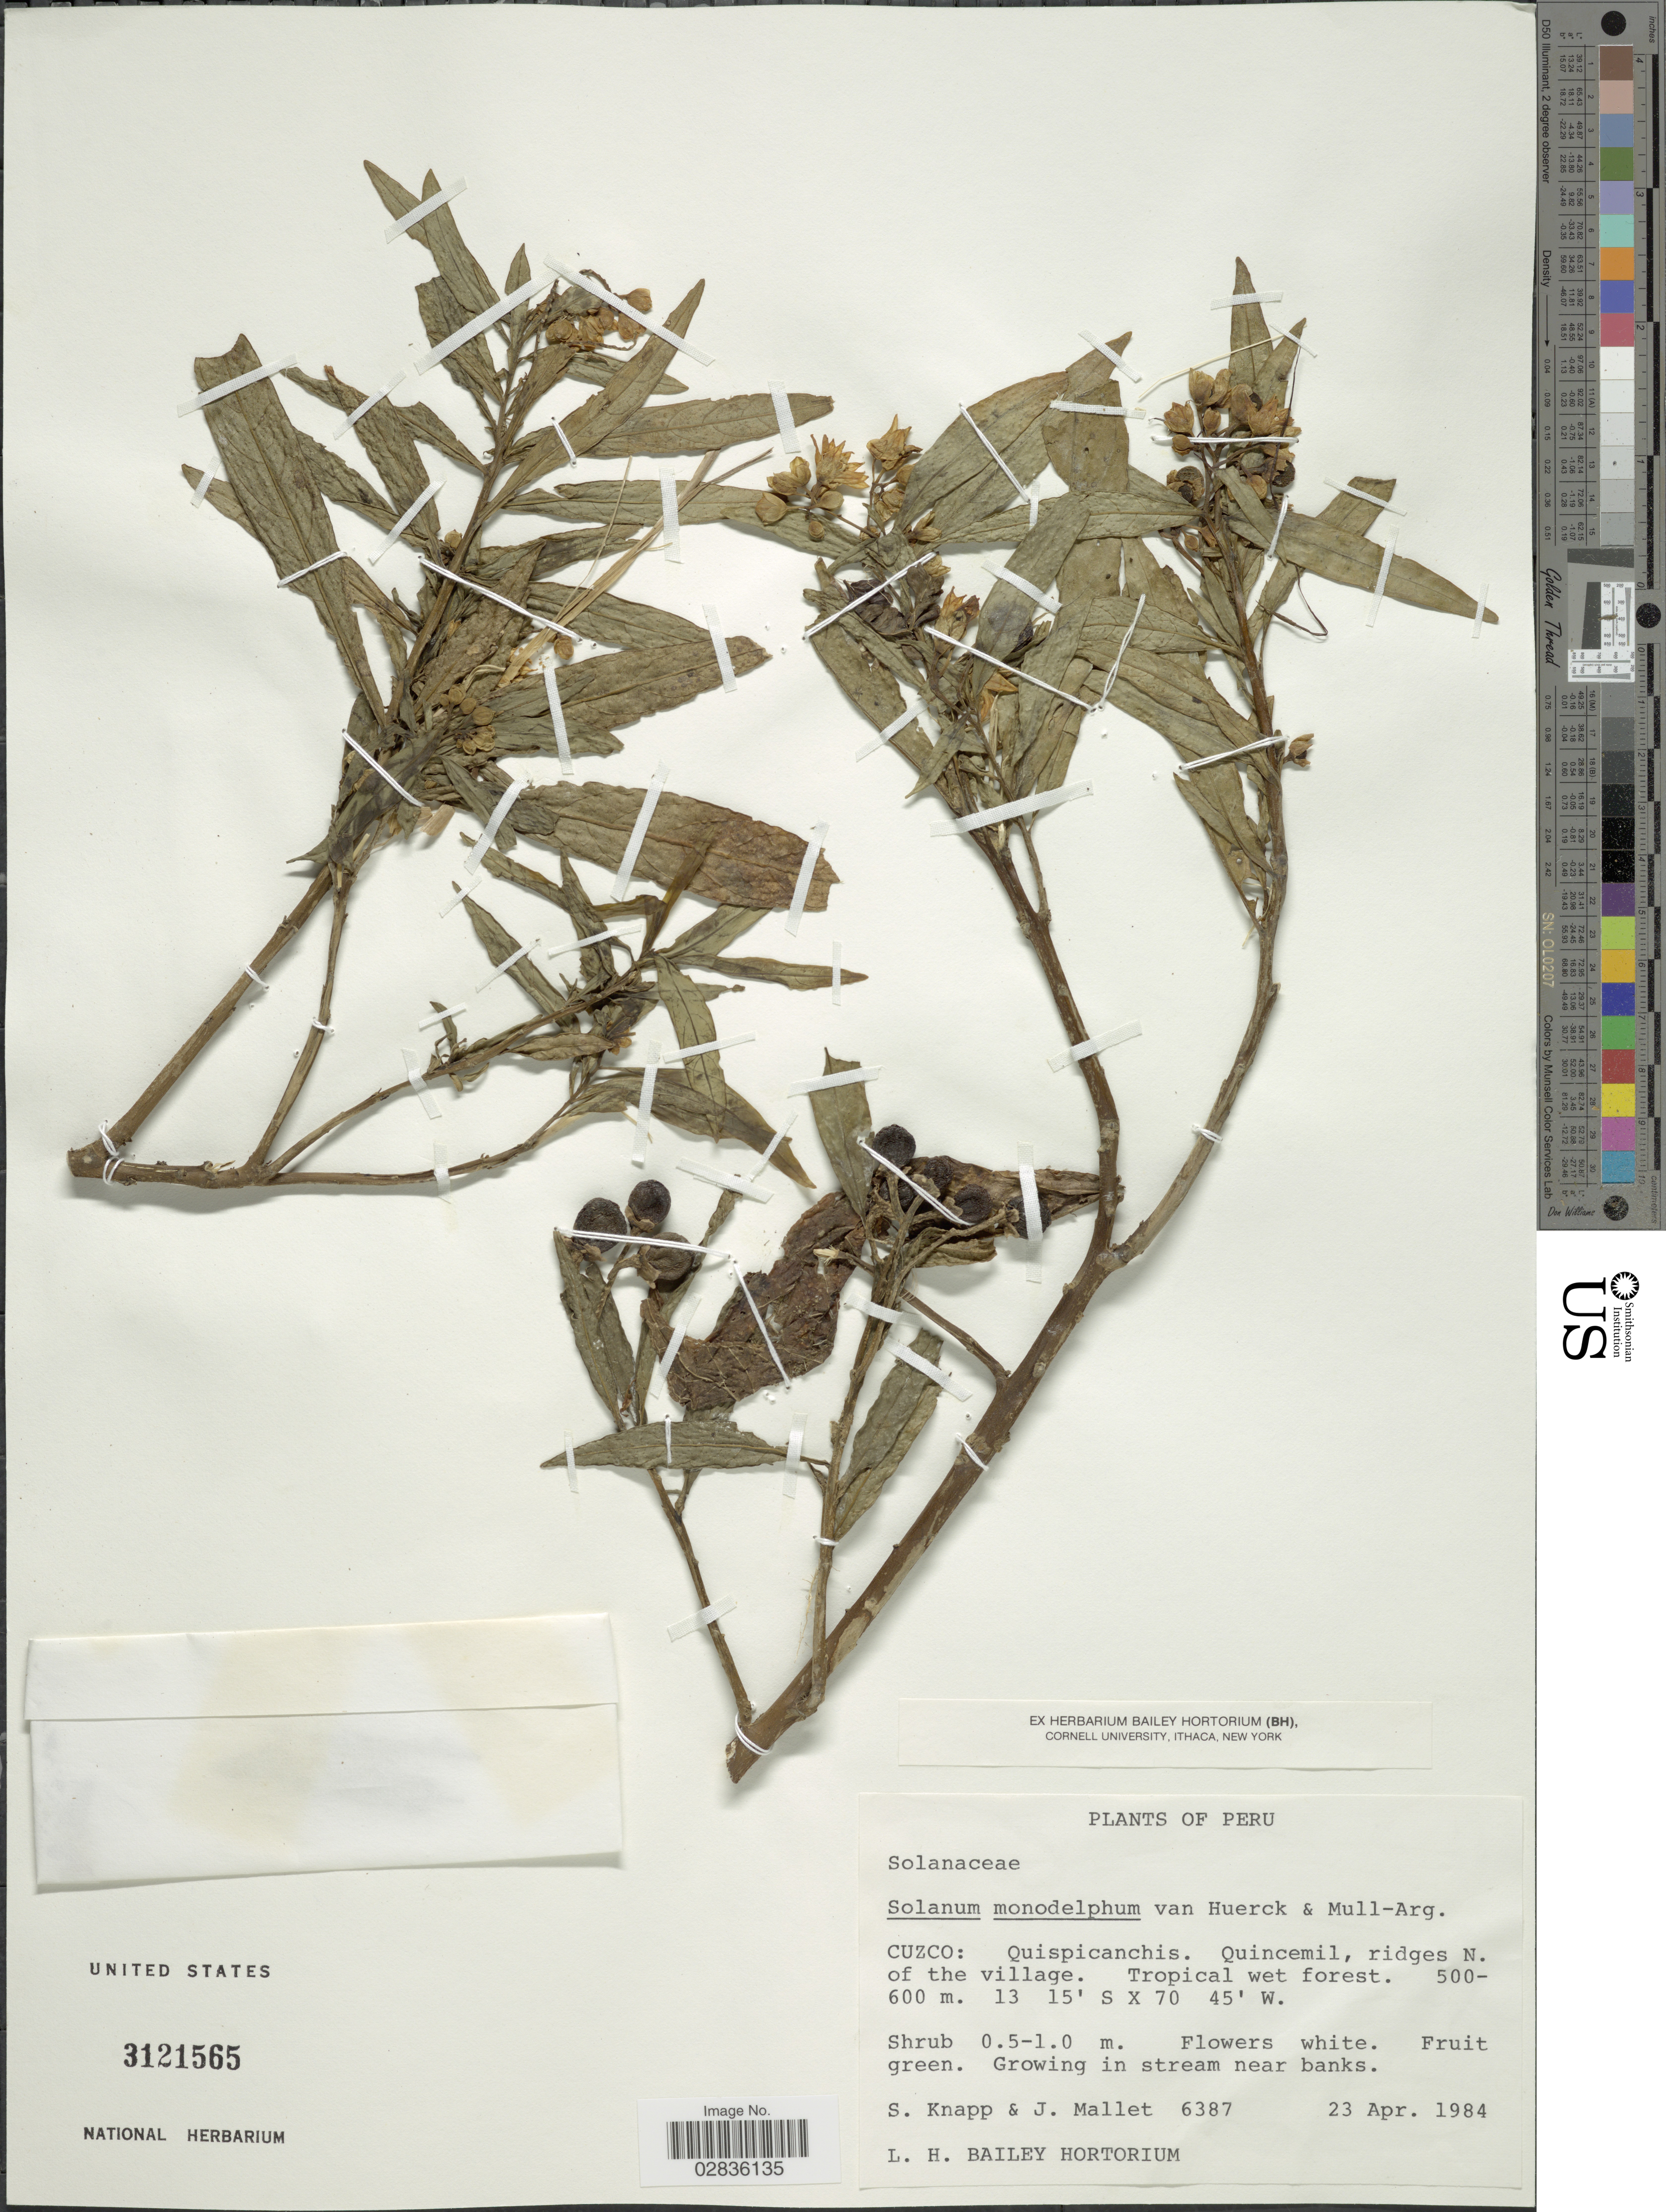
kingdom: Plantae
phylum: Tracheophyta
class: Magnoliopsida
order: Solanales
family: Solanaceae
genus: Solanum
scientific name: Solanum monadelphum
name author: Van Heurck & Müll. Arg.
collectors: S. Knapp & J. Mallet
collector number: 6387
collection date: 1984-04-23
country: Peru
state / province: Cusco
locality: Cuzco: Quispicanchis. Quincemil, ridges N. of the village.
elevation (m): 500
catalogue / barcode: US 3121565